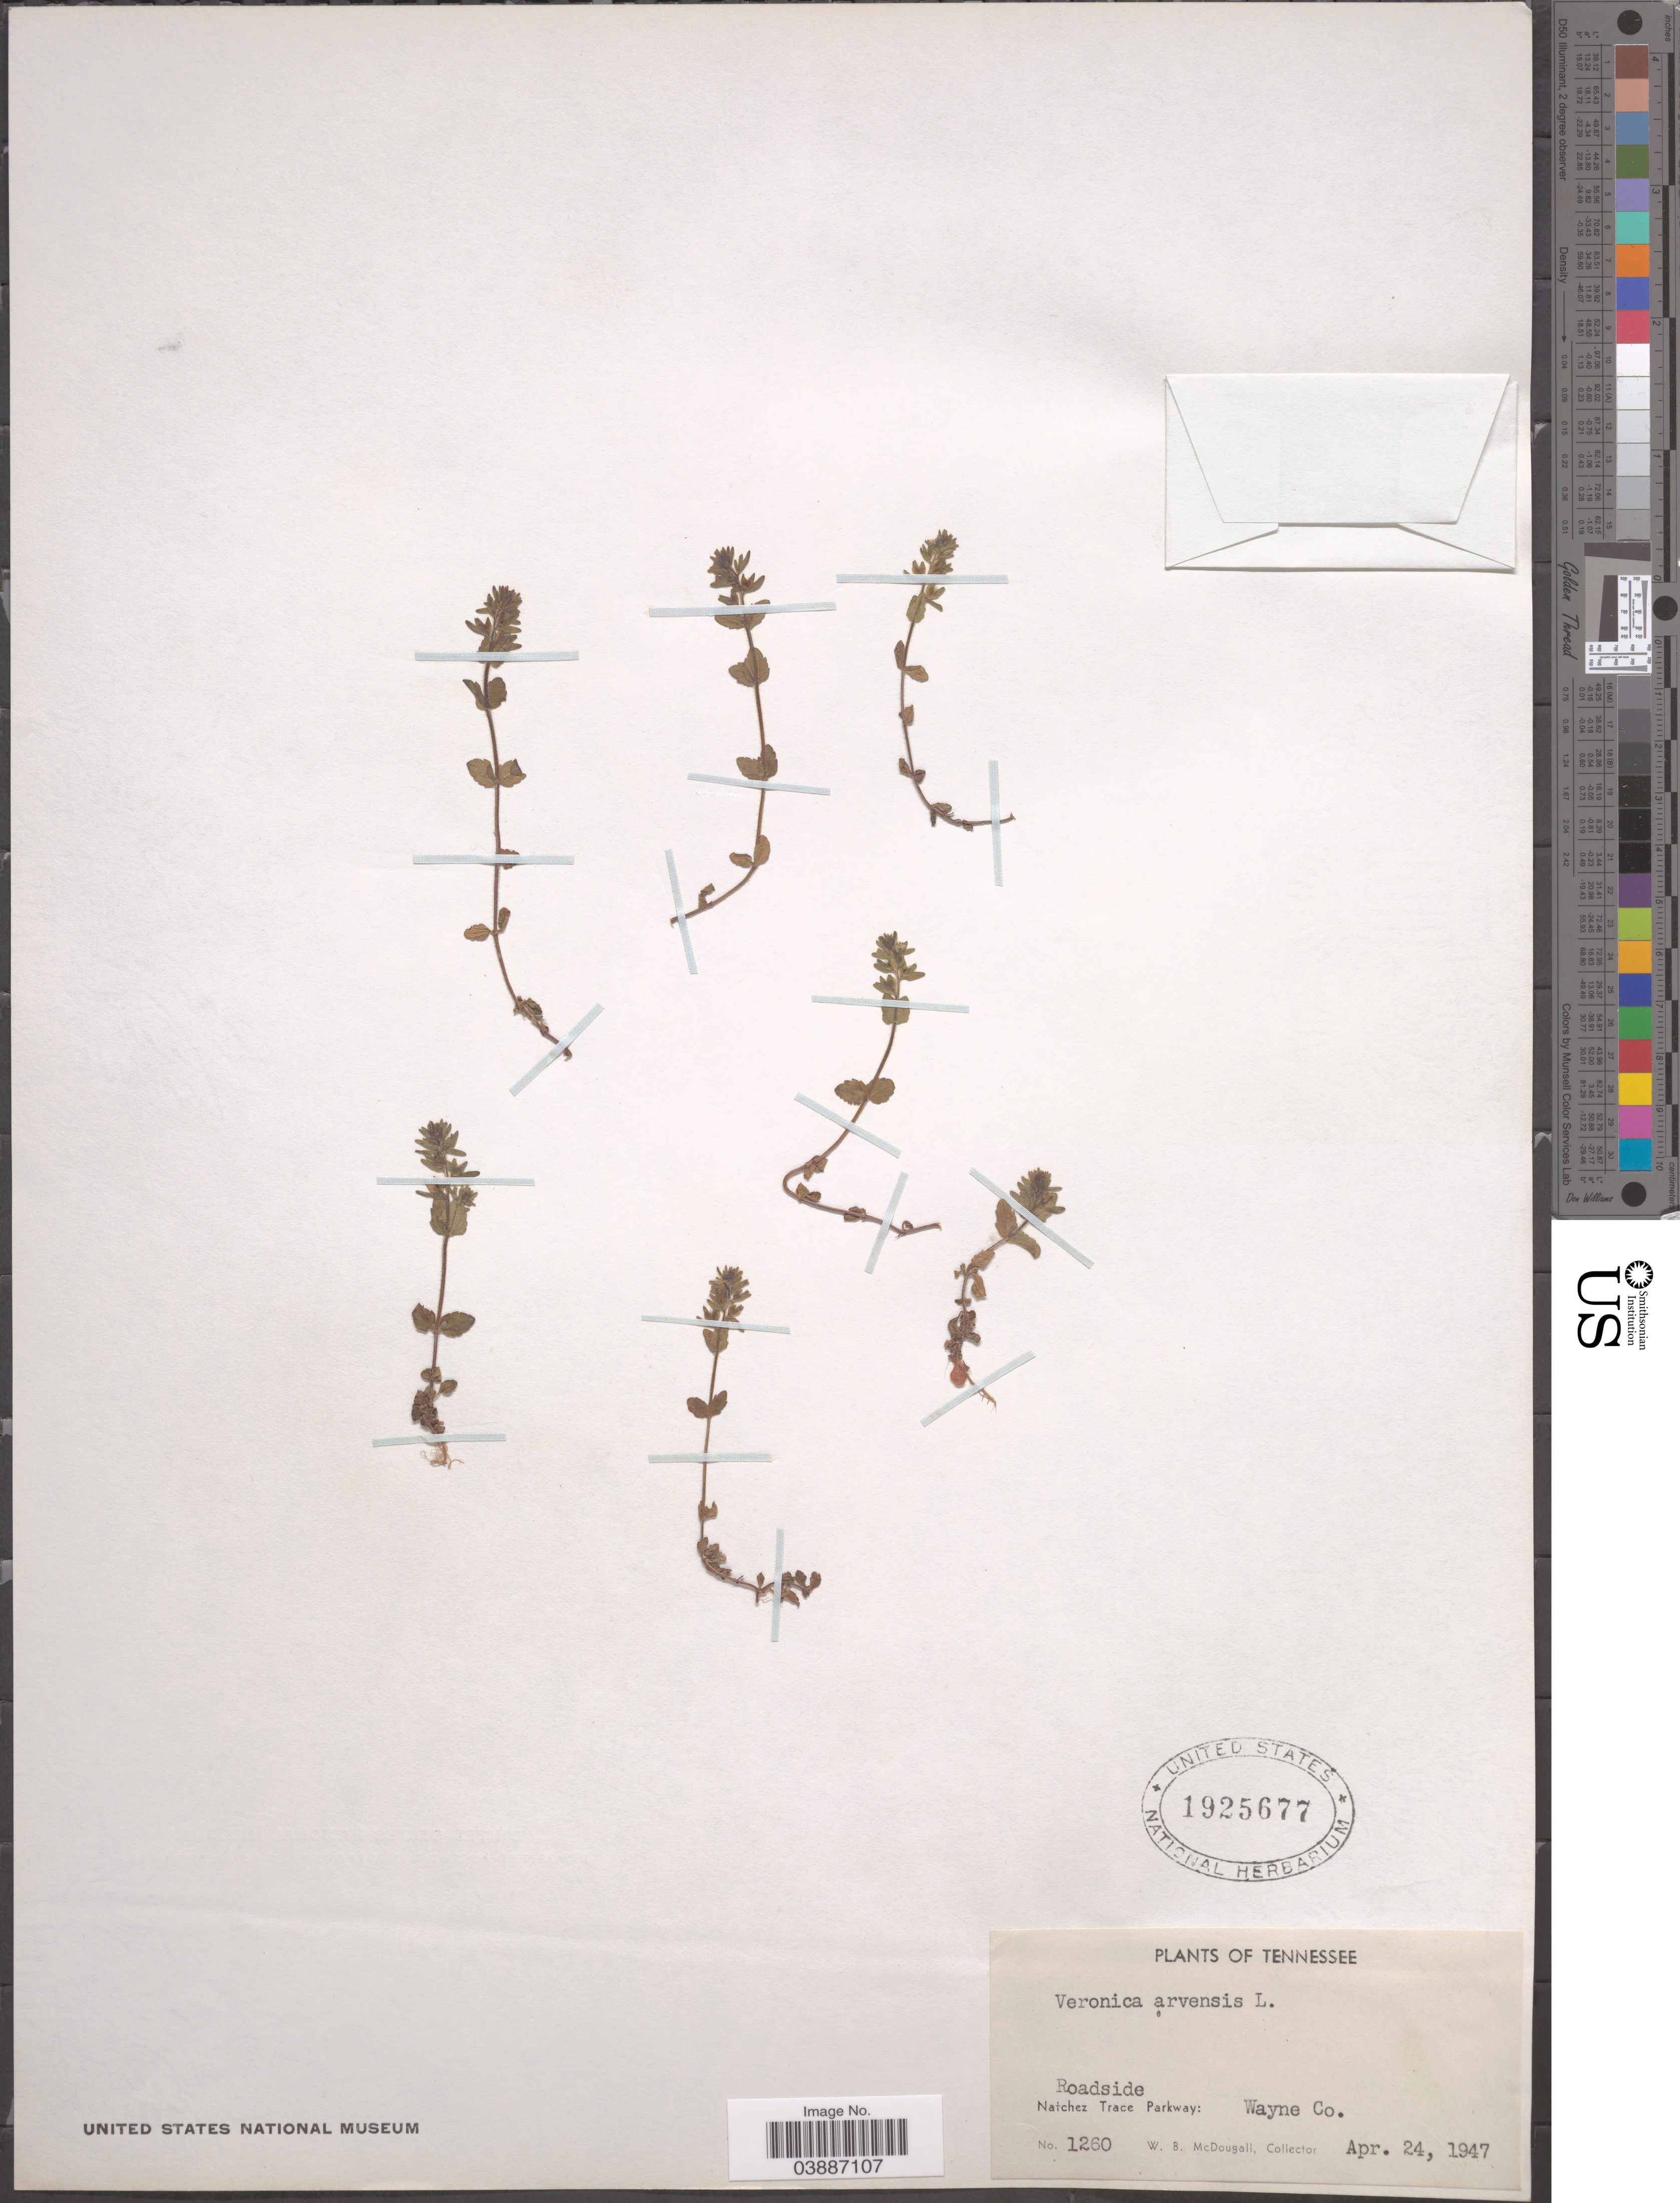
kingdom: Plantae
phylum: Tracheophyta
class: Magnoliopsida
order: Lamiales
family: Plantaginaceae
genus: Veronica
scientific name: Veronica arvensis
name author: L.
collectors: W. B. McDougall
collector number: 1260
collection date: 1947-04-24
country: United States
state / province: Tennessee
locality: Roadside. Natchez Trace Parkway: Wayne Co.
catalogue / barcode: US 1925677